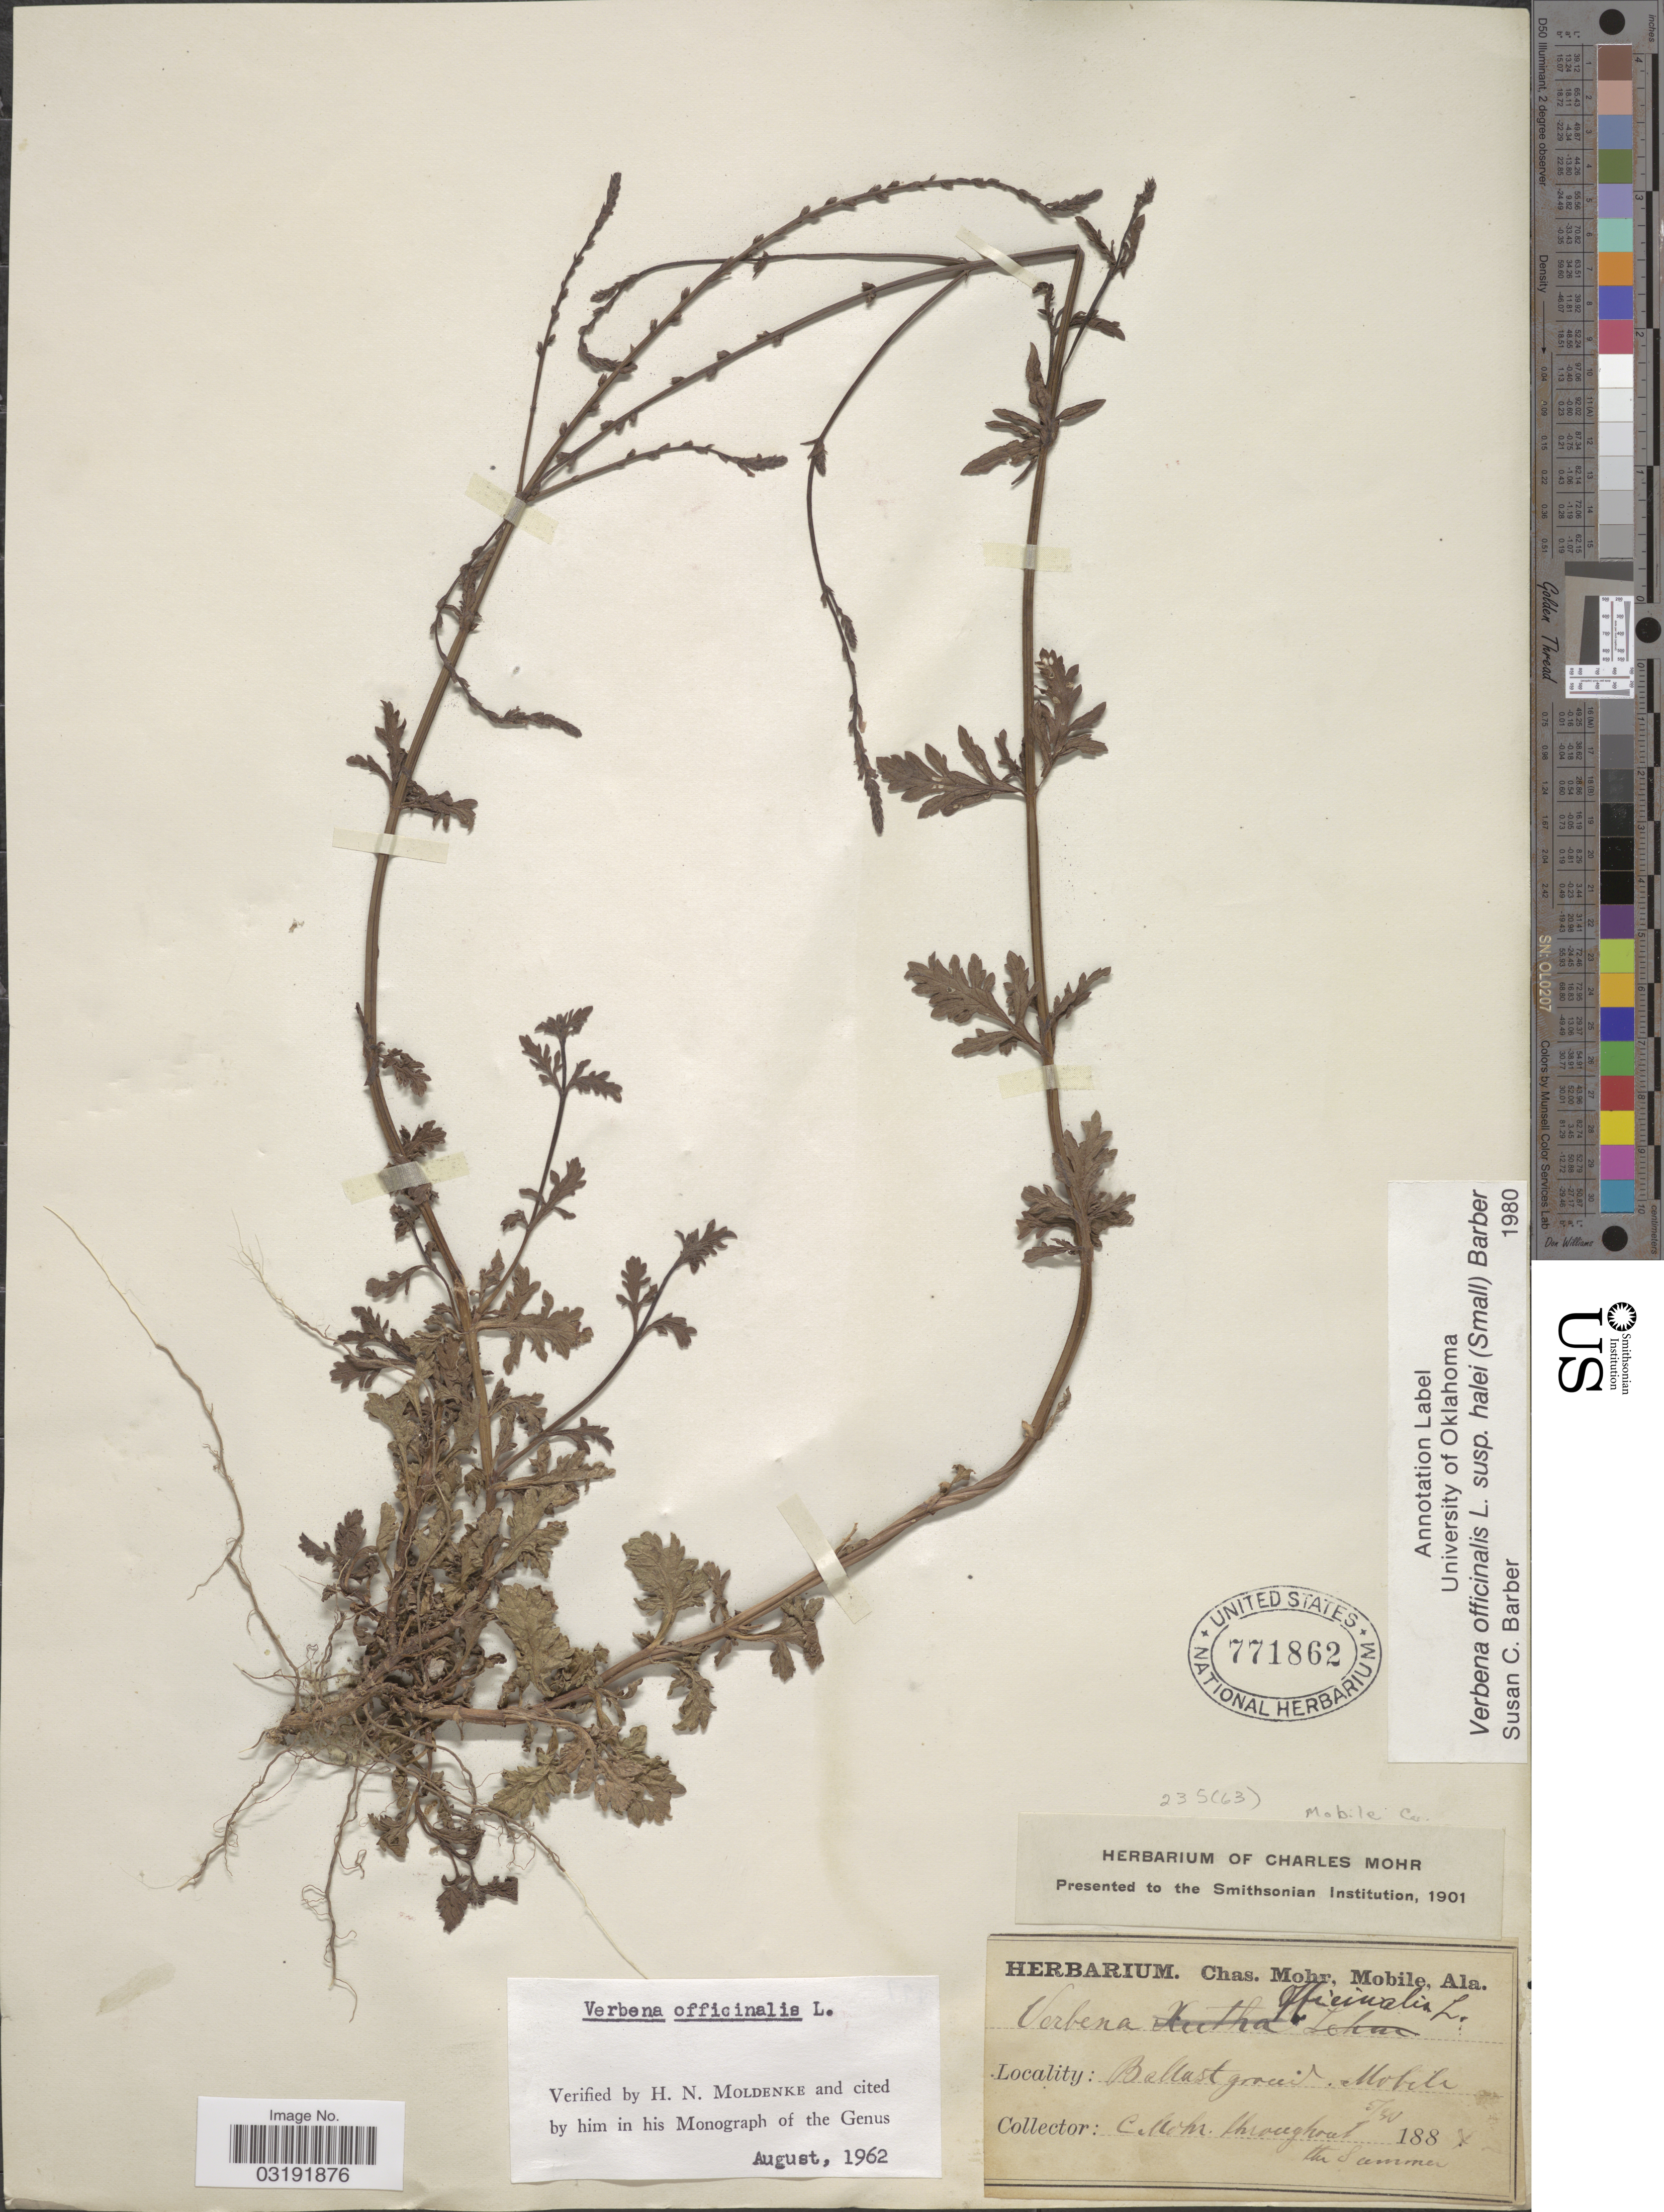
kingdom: Plantae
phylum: Tracheophyta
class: Magnoliopsida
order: Lamiales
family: Verbenaceae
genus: Verbena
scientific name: Verbena officinalis subsp. halei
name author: L.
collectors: C. T. Mohr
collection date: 1887-05-30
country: United States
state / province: Alabama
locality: Ballast ground. Mobile. Mobile Co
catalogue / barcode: US 771862